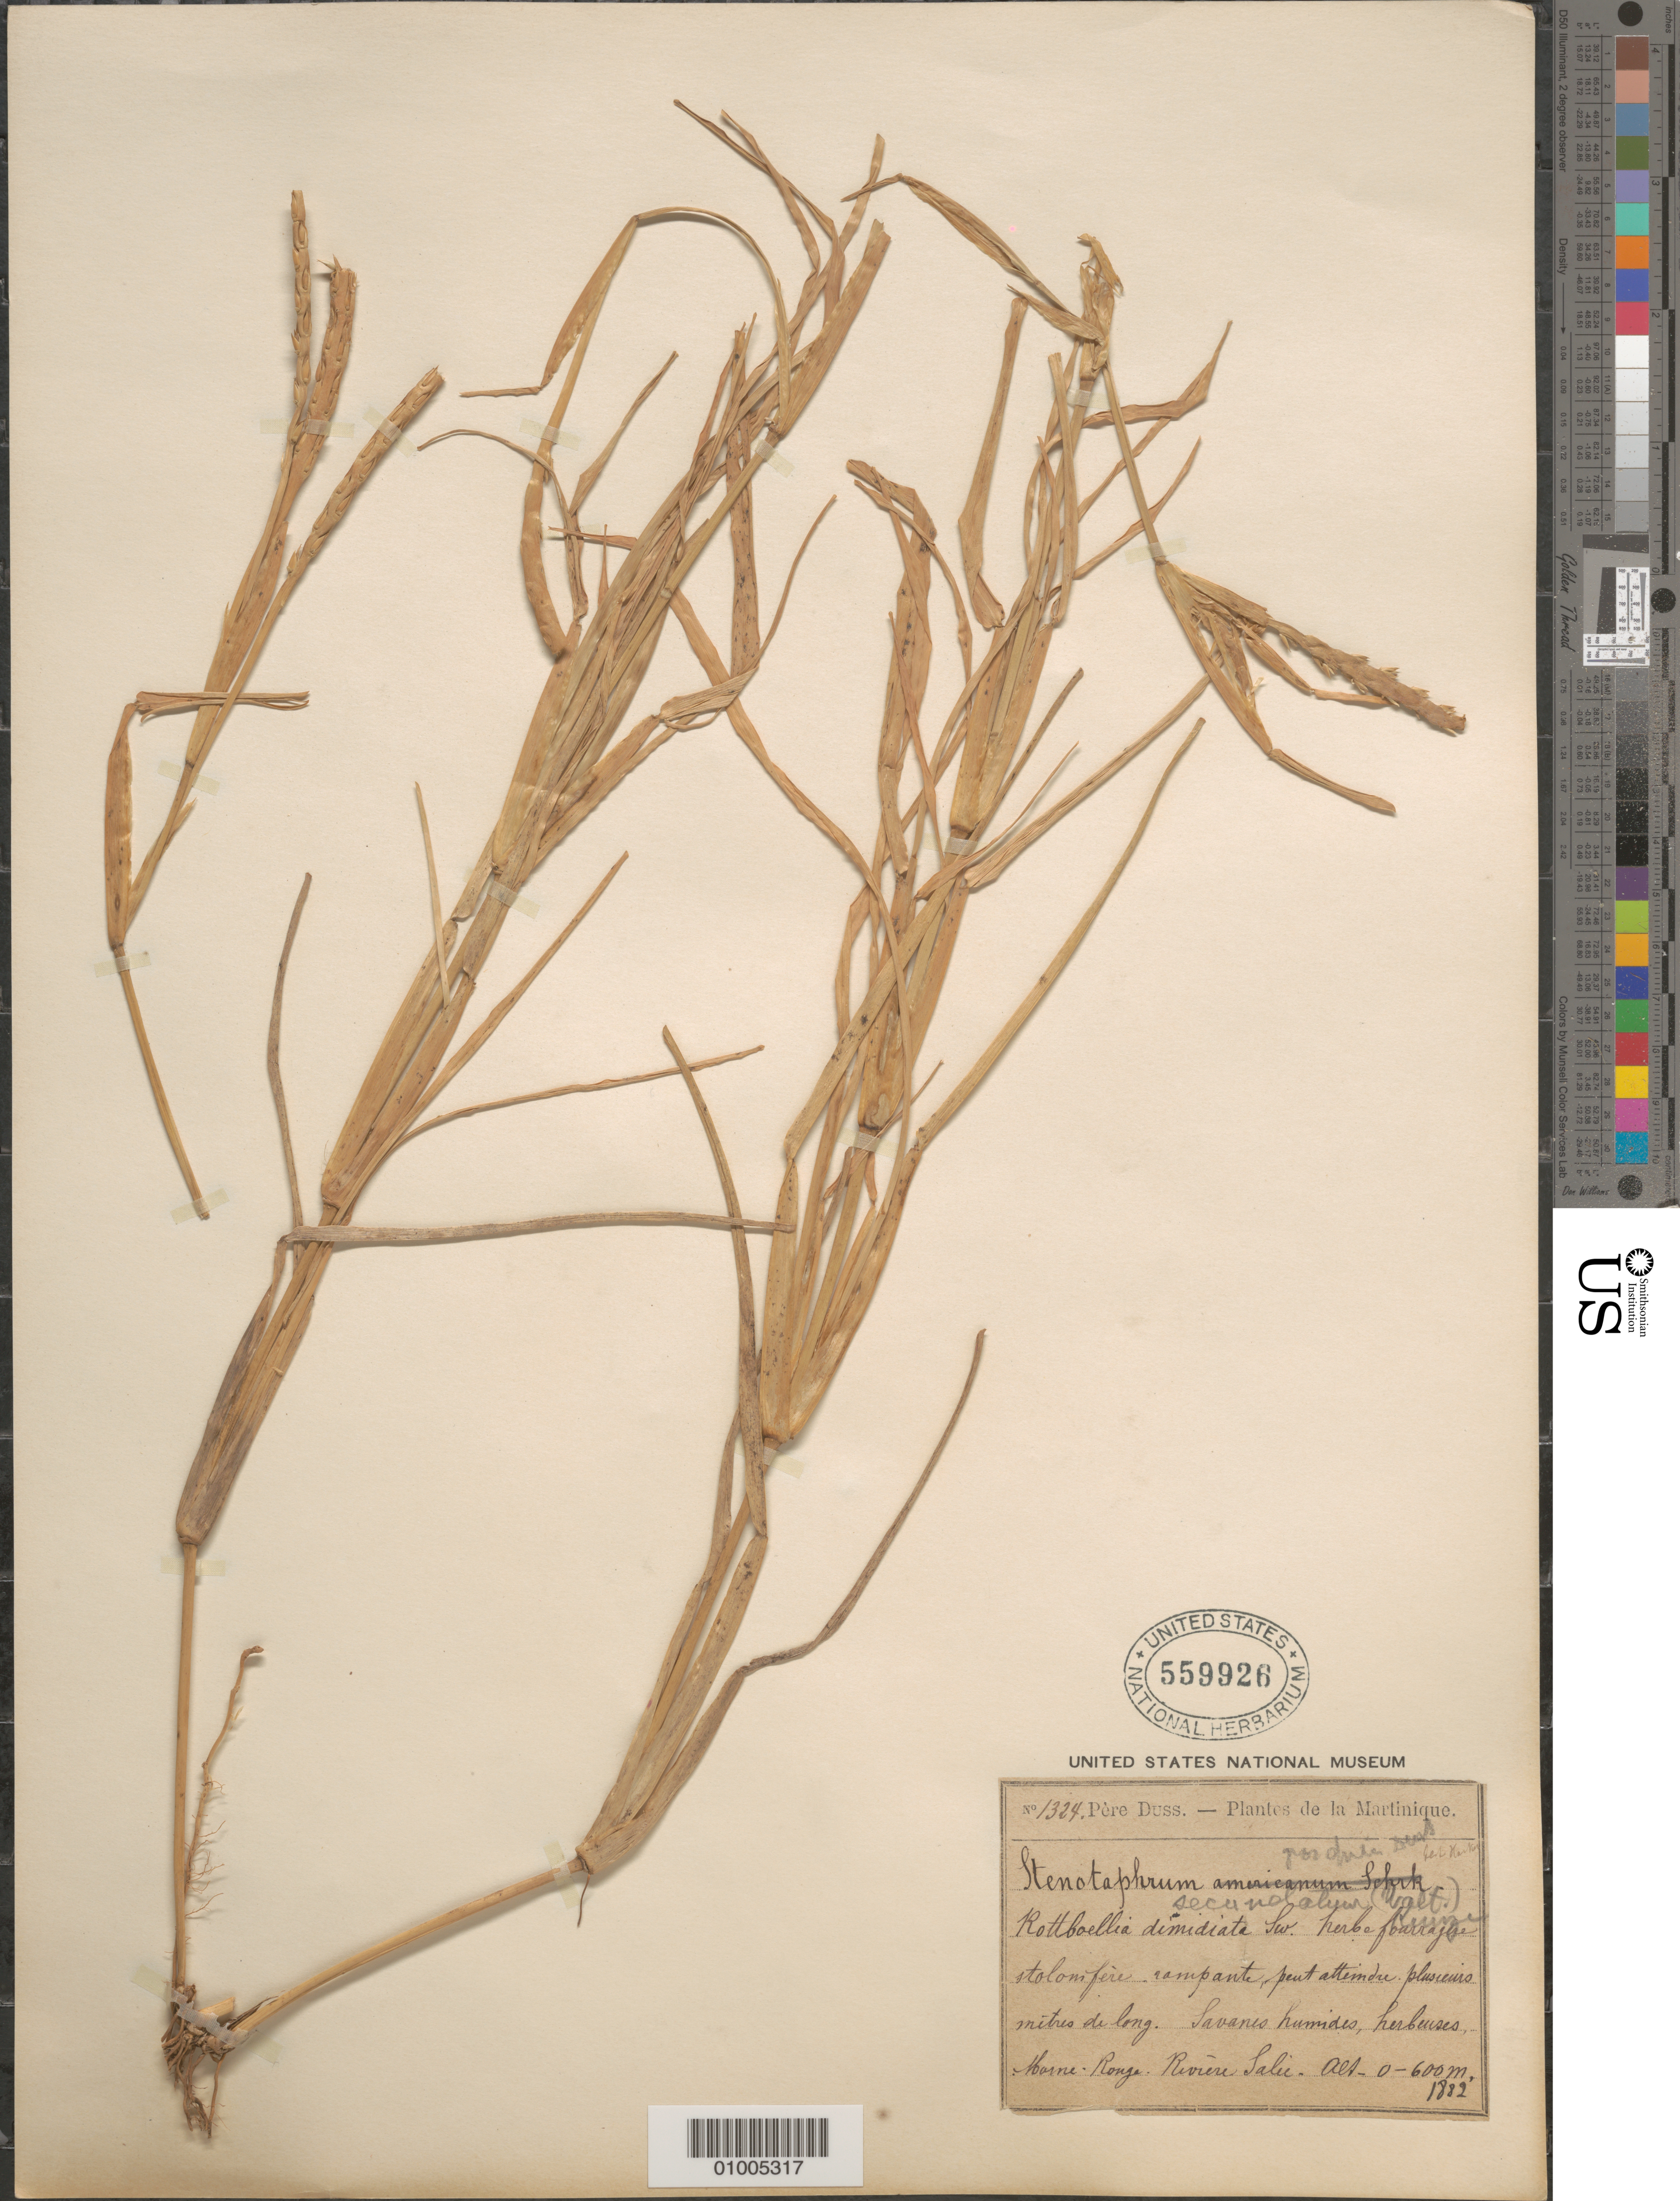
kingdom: Plantae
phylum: Tracheophyta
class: Liliopsida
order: Poales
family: Poaceae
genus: Stenotaphrum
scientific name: Stenotaphrum secundatum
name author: (Walter) Kuntze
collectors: Père Duss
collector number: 1324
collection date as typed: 1882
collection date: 1882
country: Martinique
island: Martinique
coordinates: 0 N, 0 E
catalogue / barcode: US 559926